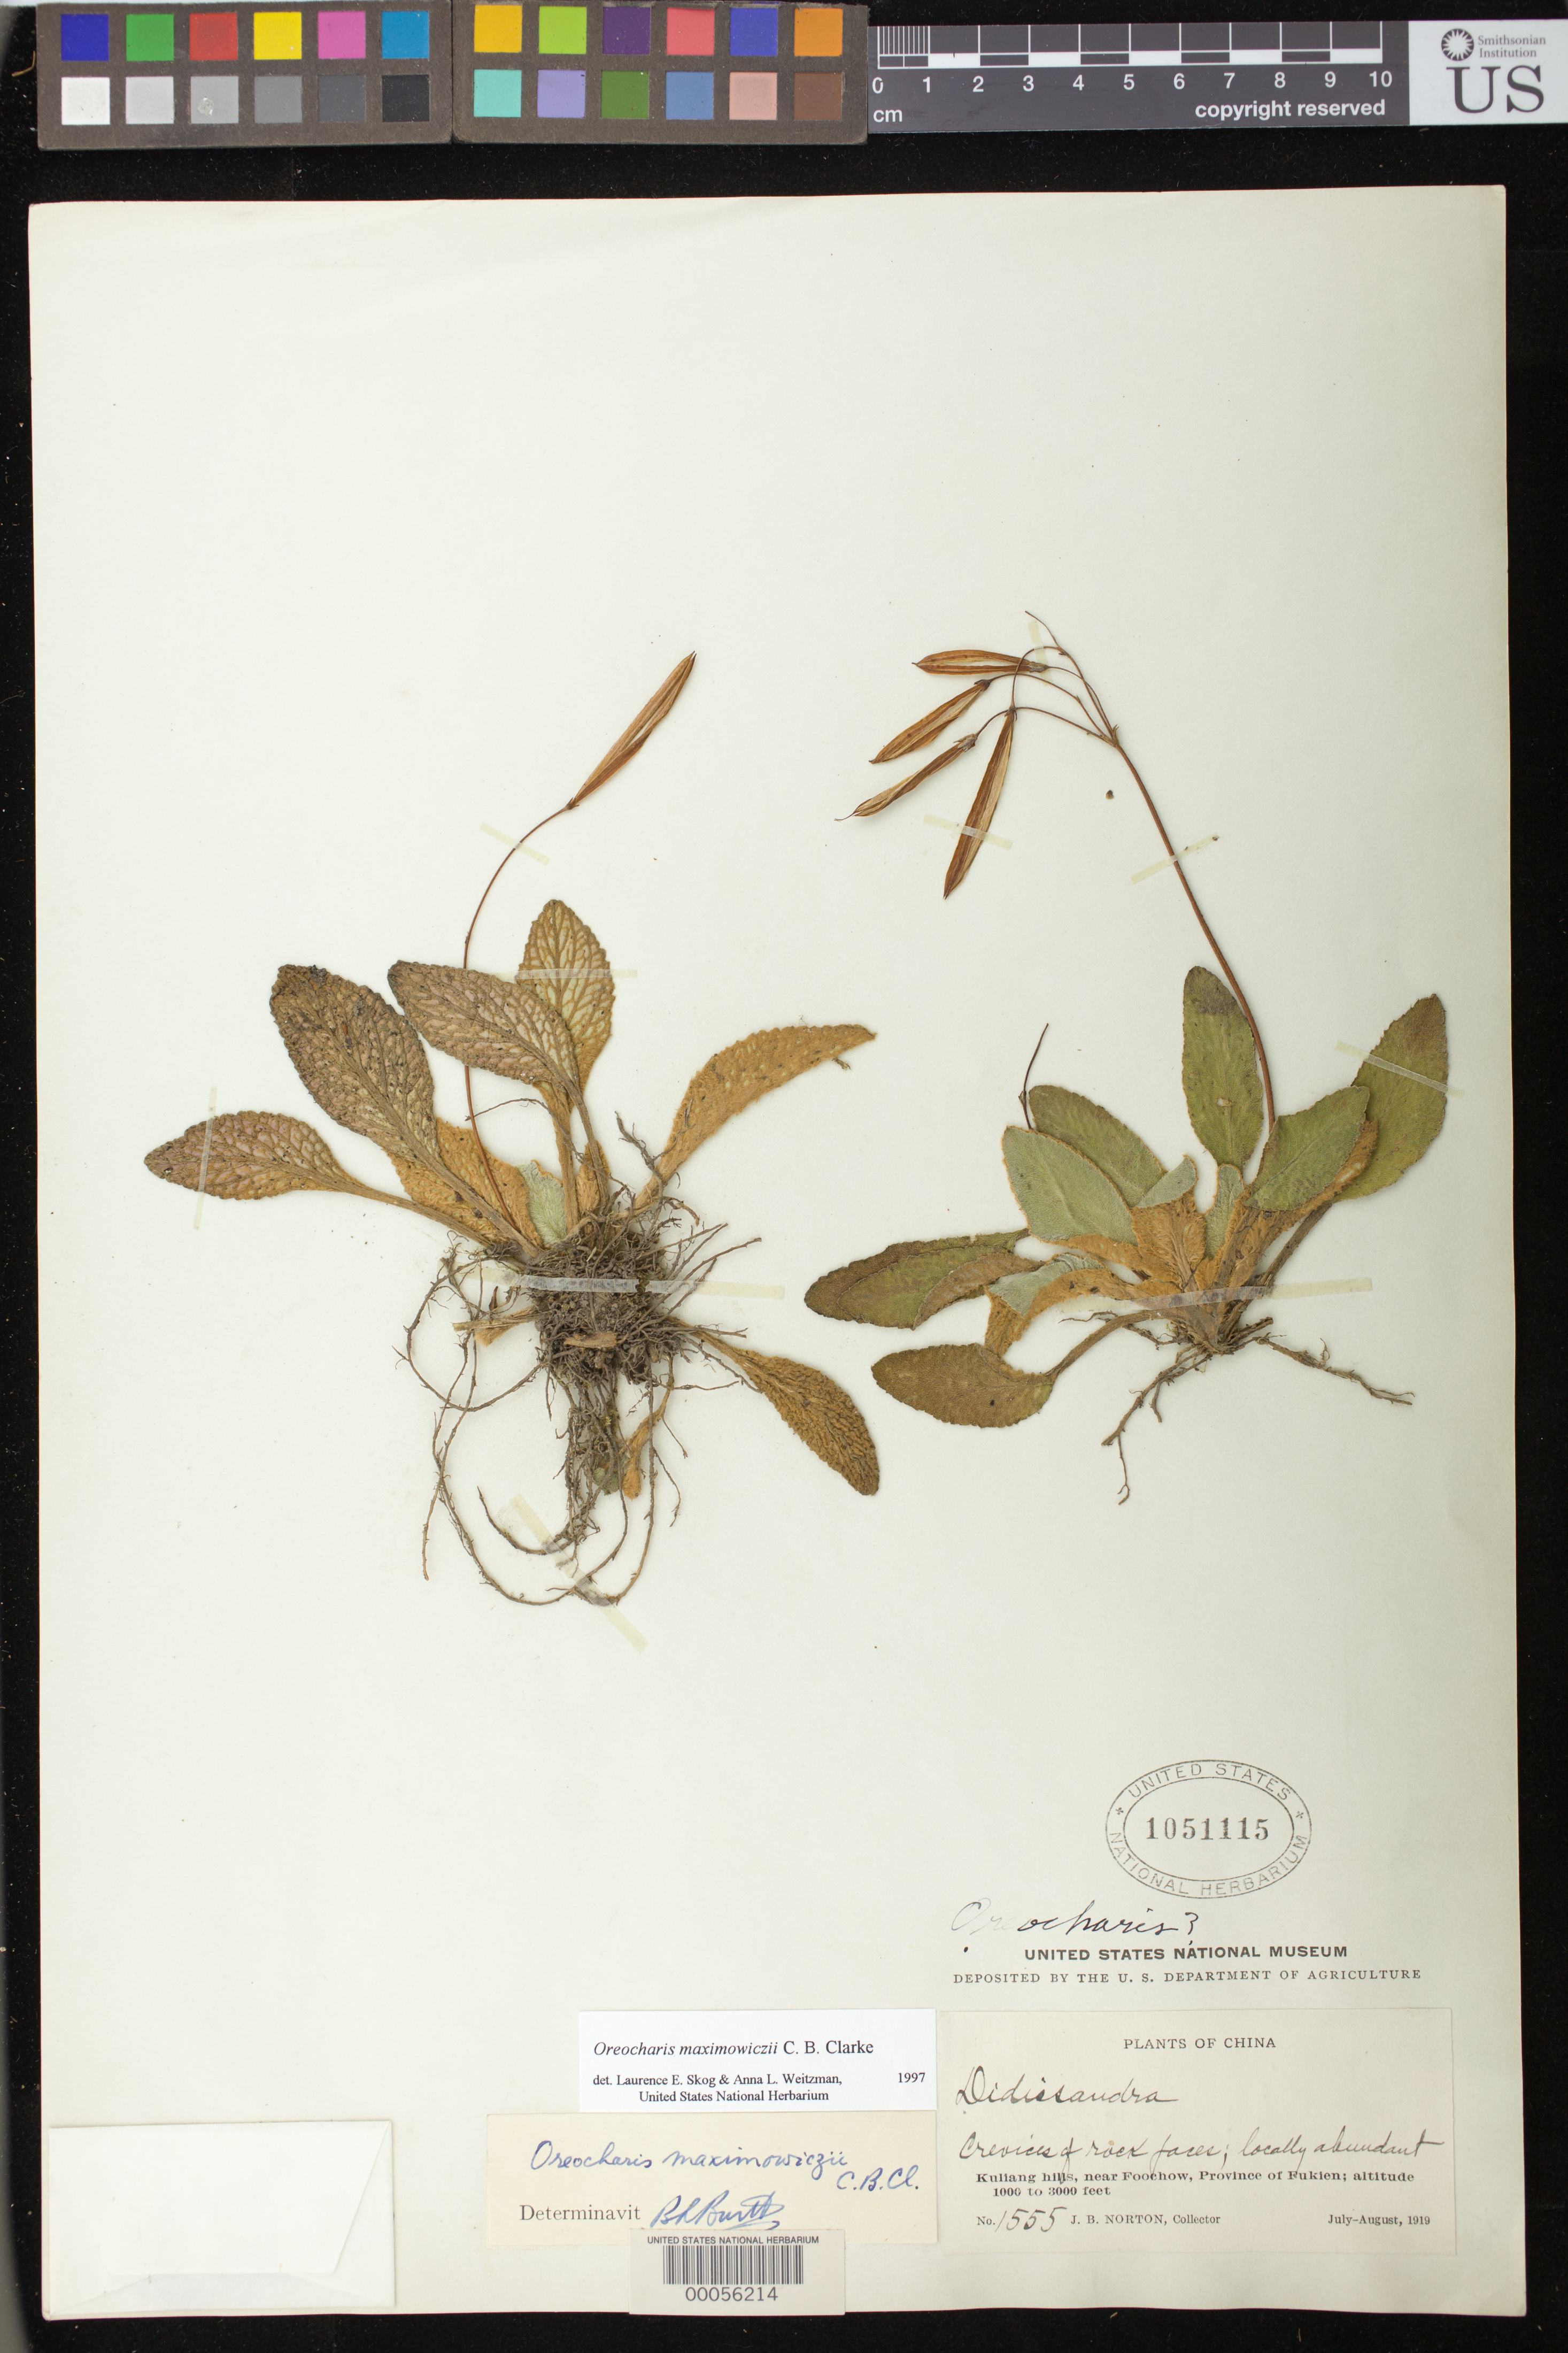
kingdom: Plantae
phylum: Tracheophyta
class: Magnoliopsida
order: Lamiales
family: Gesneriaceae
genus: Oreocharis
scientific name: Oreocharis maximowiczii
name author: C.B. Clarke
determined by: Burtt, B. L.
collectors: J. Norton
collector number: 1555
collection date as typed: Jul-Aug 1919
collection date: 1919-07/1919-08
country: China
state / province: Fujian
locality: Kuling hills, near foochow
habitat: Crevices of rocks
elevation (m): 305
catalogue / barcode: US 1051115